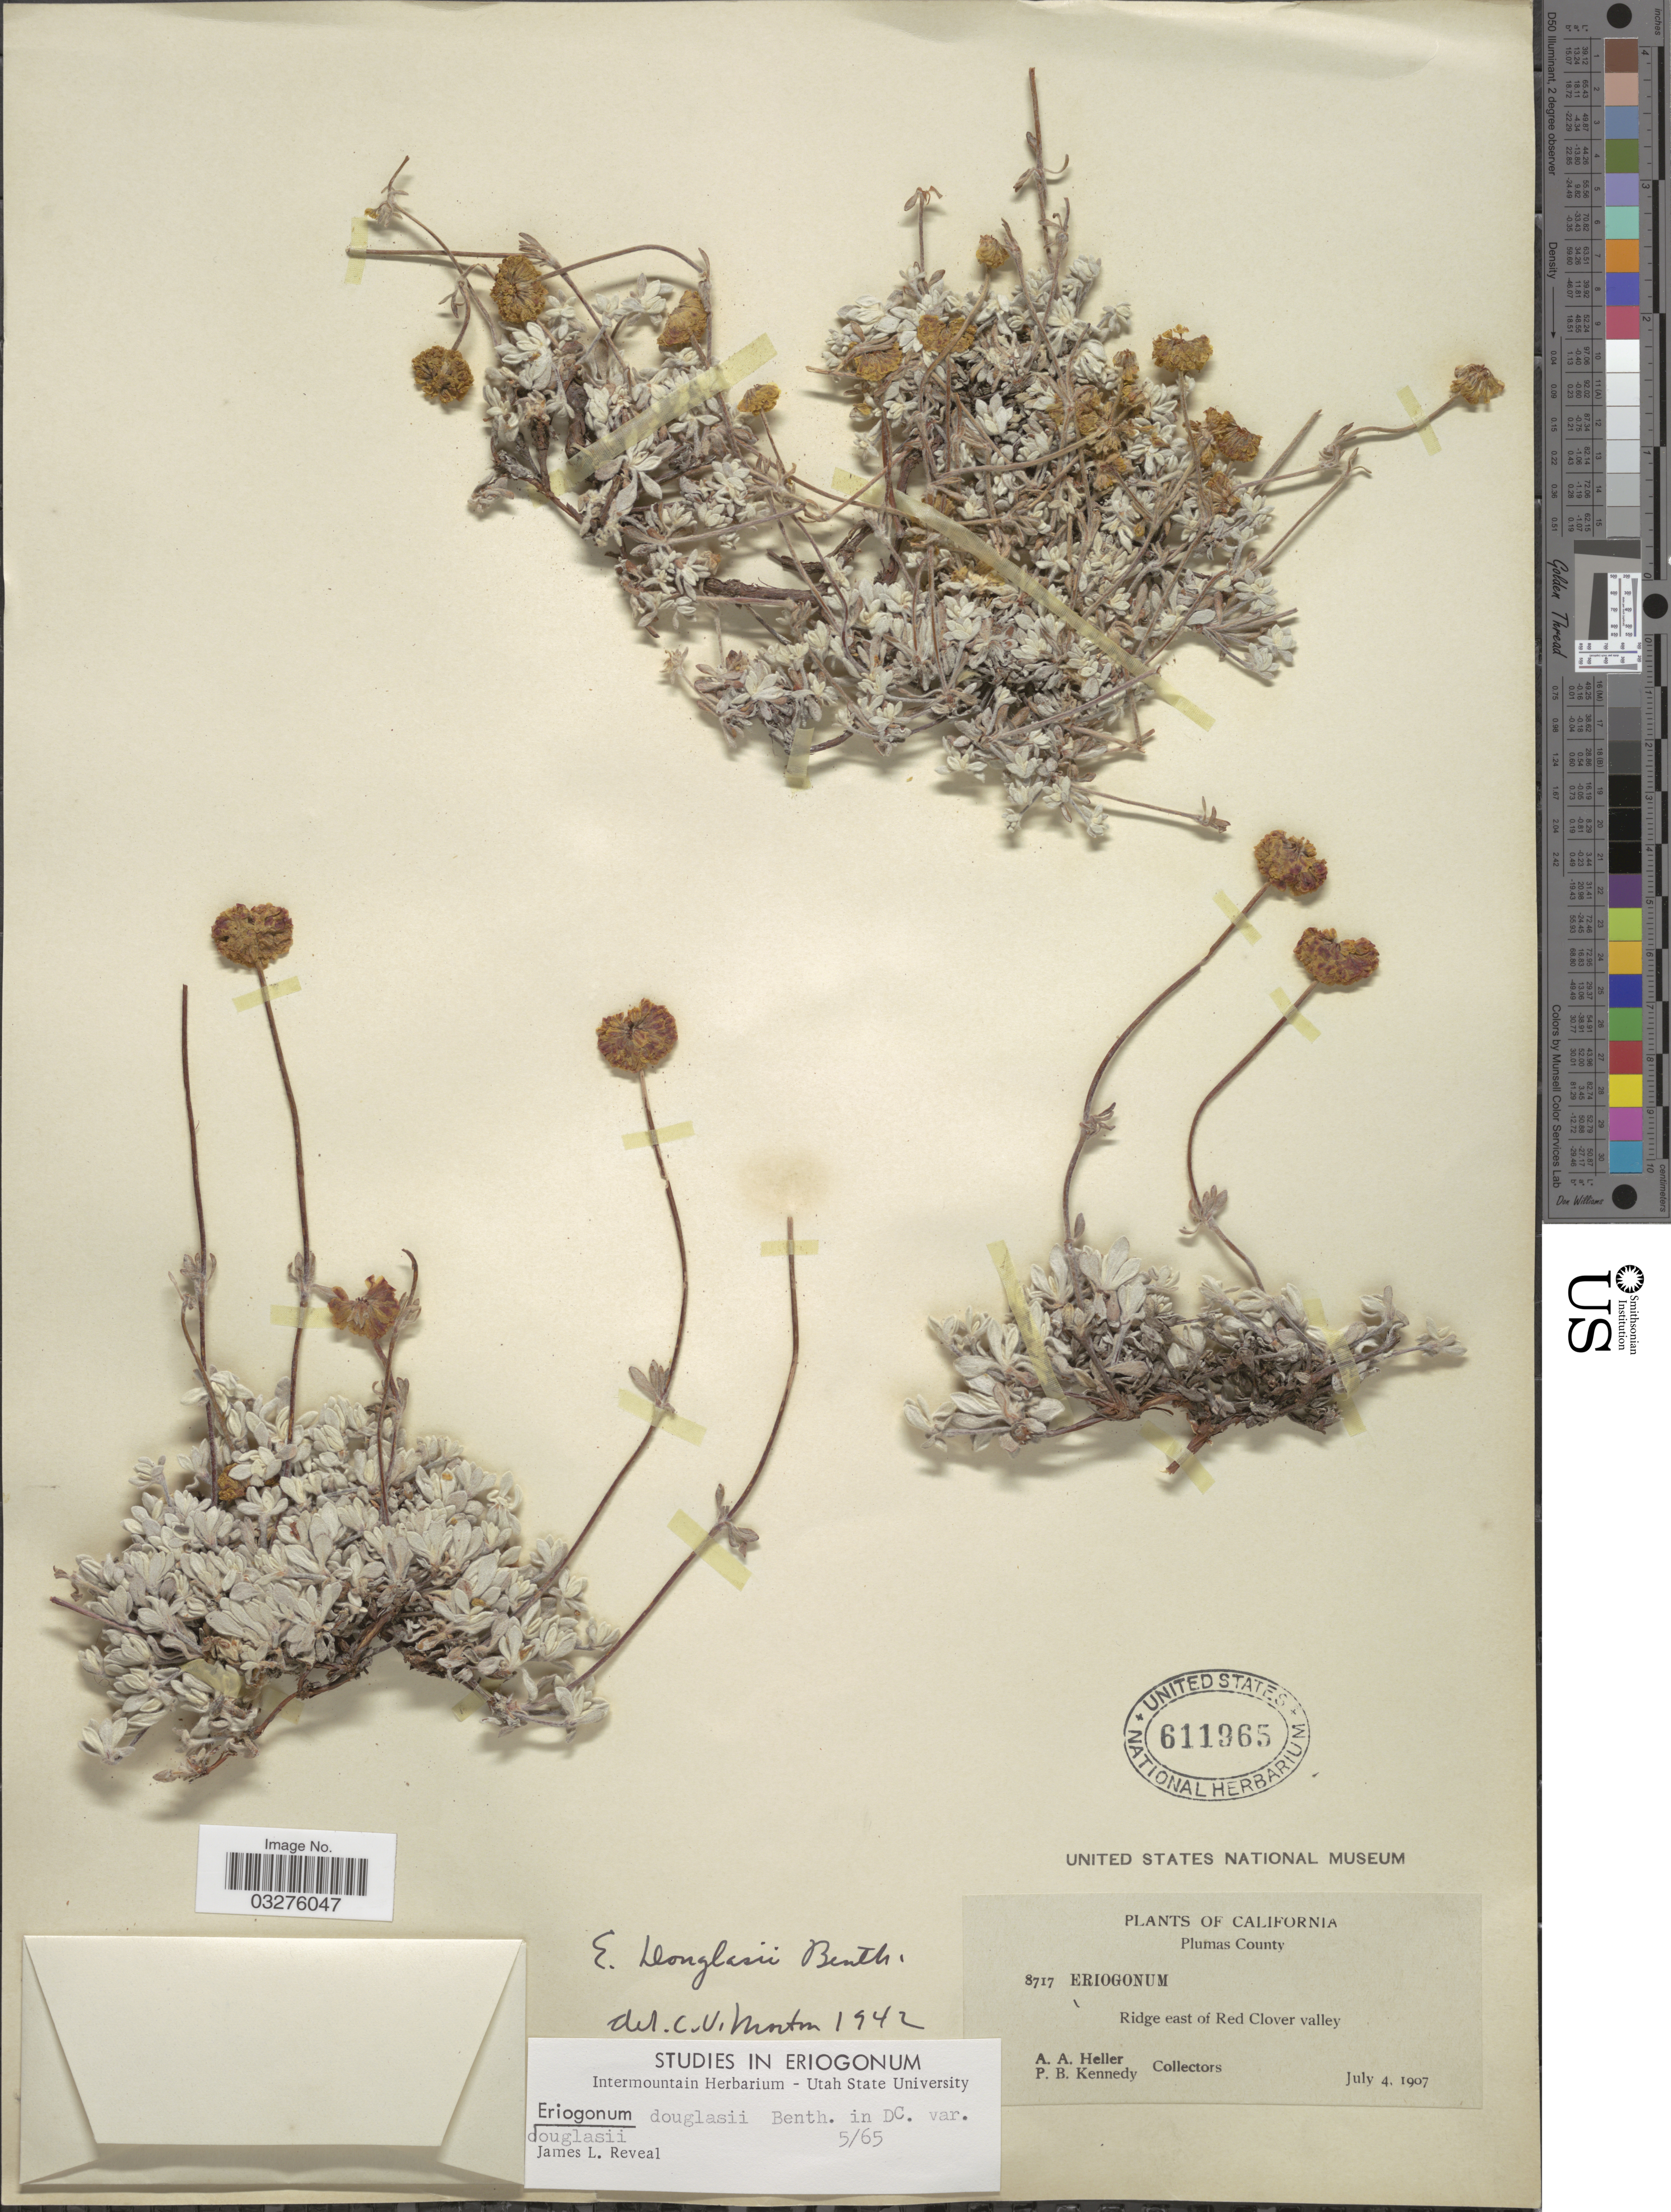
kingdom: Plantae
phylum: Tracheophyta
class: Magnoliopsida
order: Caryophyllales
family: Polygonaceae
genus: Eriogonum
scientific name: Eriogonum douglasii var. douglasii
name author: Benth.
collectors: A. A. Heller & P. B. Kennedy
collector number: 8717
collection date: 1907-07-04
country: United States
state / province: California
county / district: Plumas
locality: Plumas County. Ridge east of Red Clover valley.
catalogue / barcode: US 611965